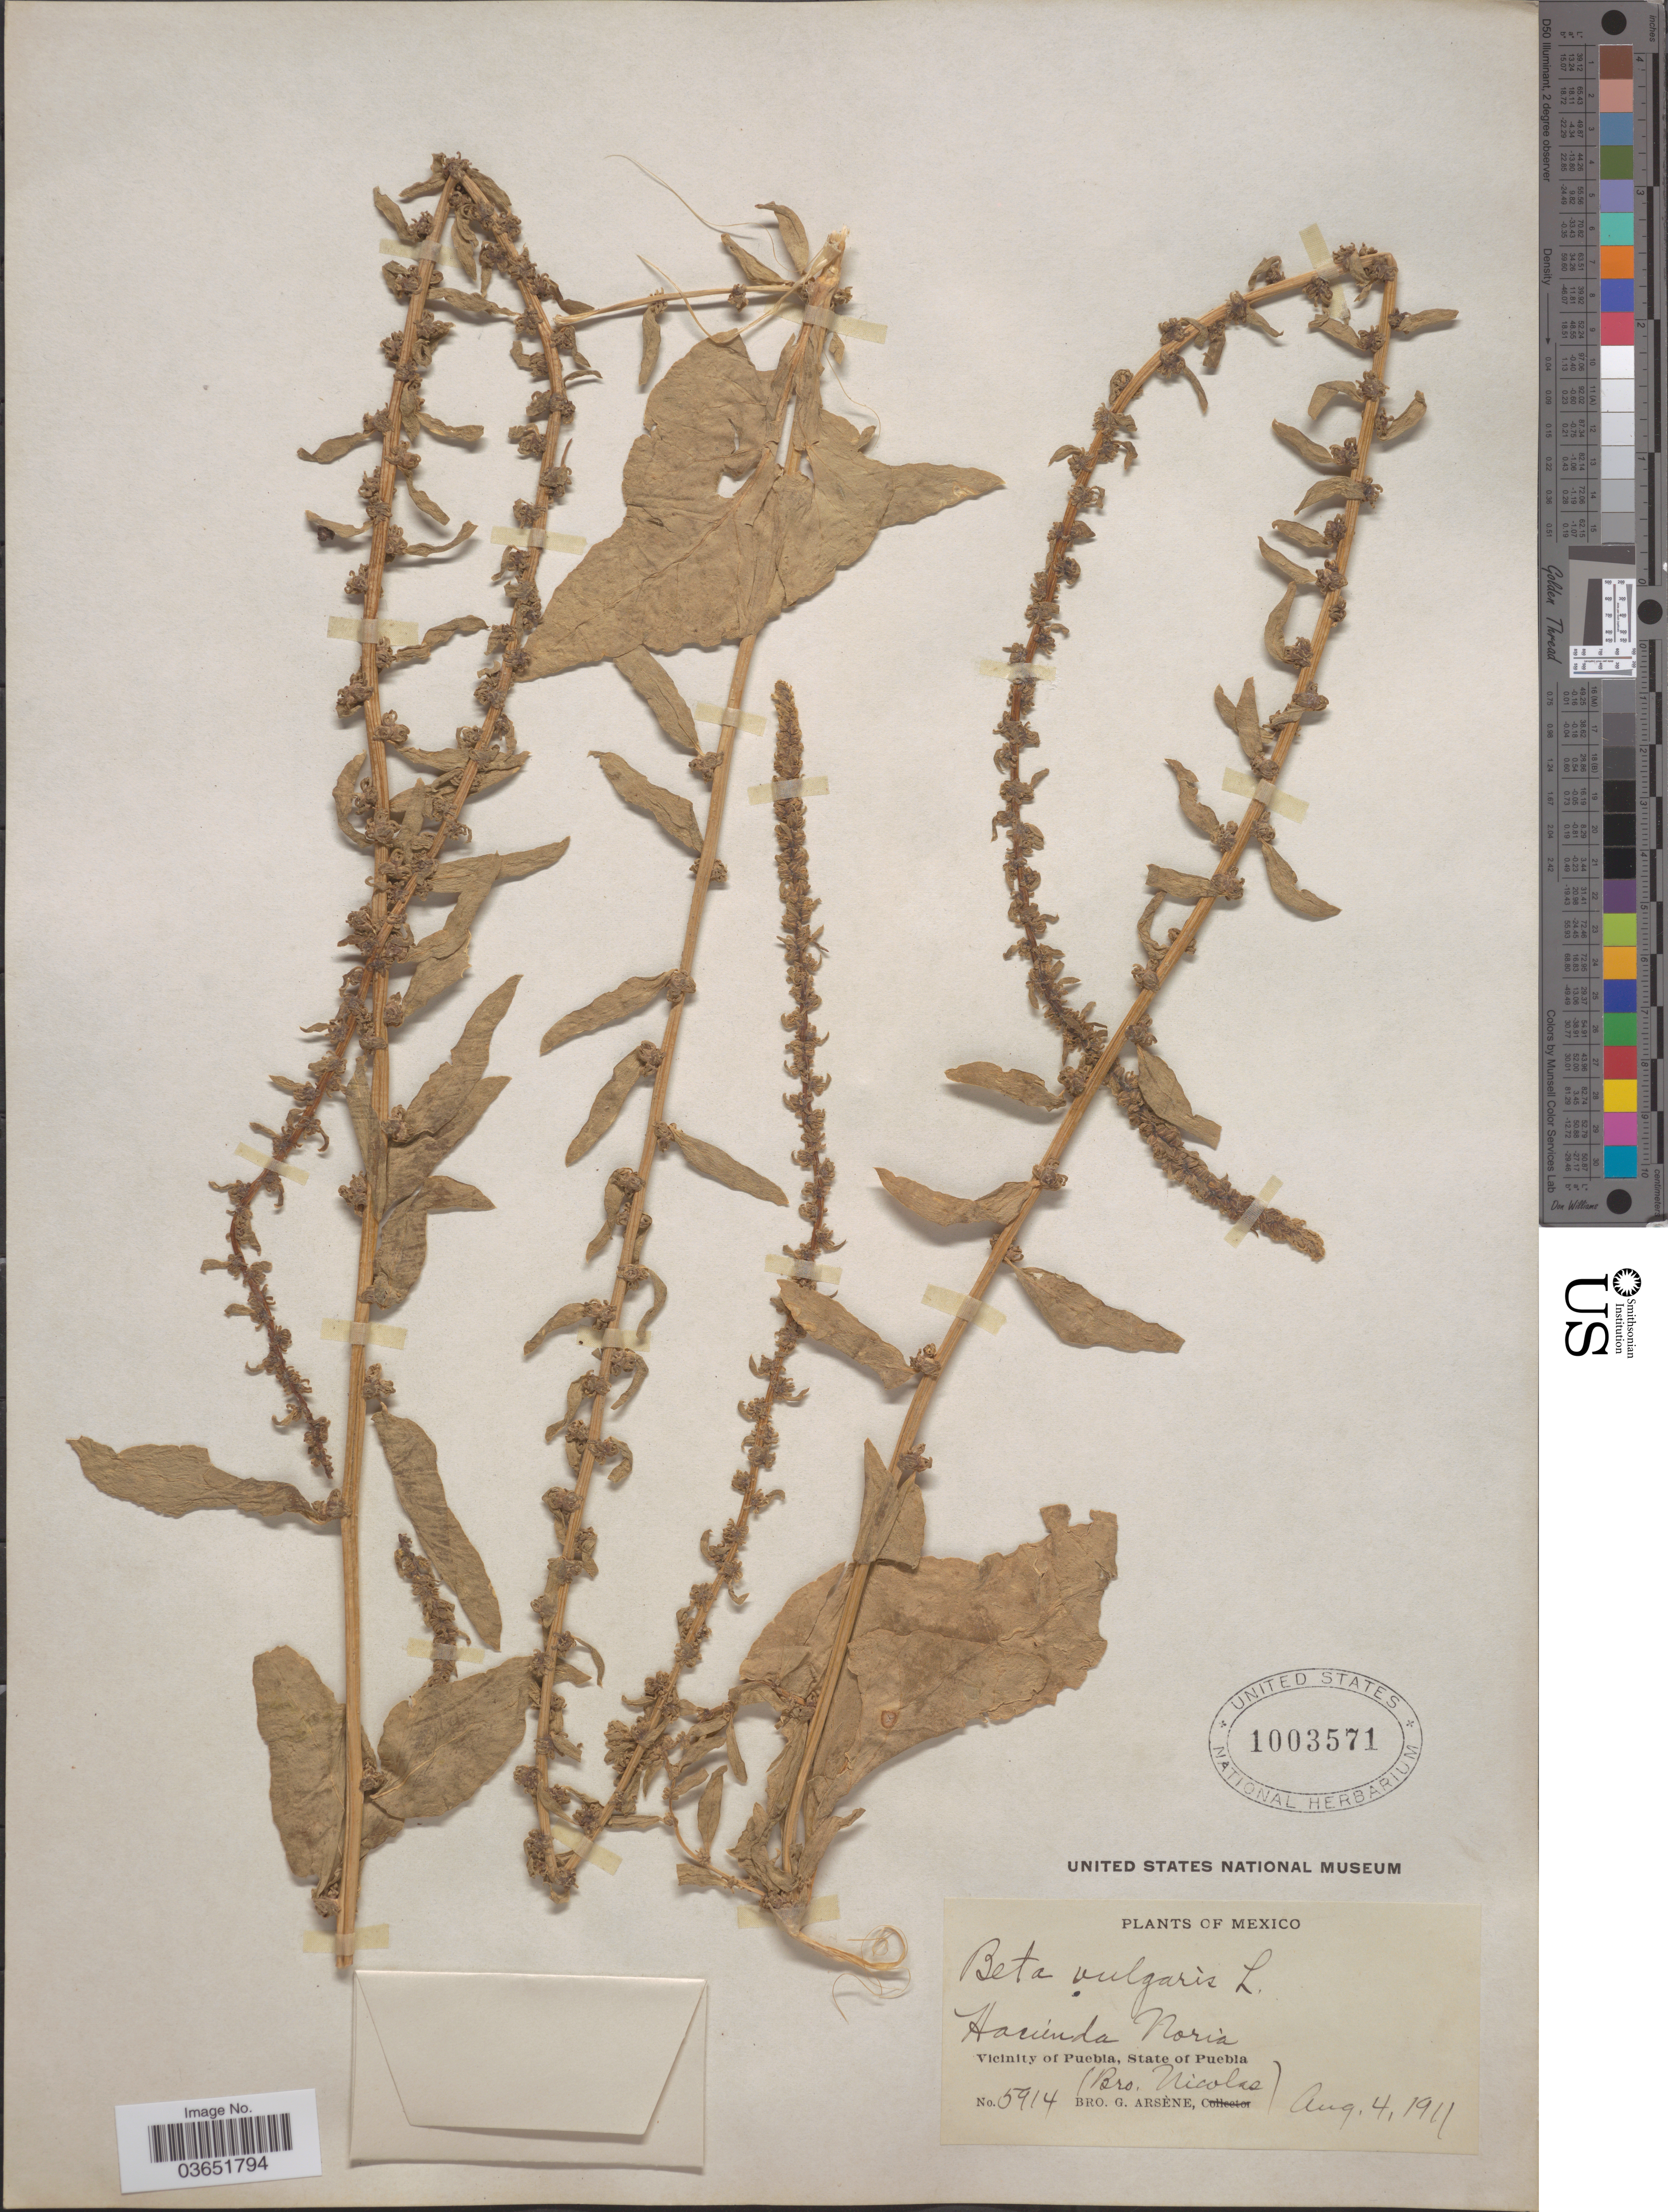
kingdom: Plantae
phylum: Tracheophyta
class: Magnoliopsida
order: Caryophyllales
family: Amaranthaceae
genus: Beta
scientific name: Beta vulgaris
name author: L.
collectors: Bro. G. Arsène & Bro. Nicolas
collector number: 5914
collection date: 1911-08-04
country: Mexico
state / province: Puebla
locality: Hacienda Noria. Vicinity of Puebla.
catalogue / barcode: US 1003571